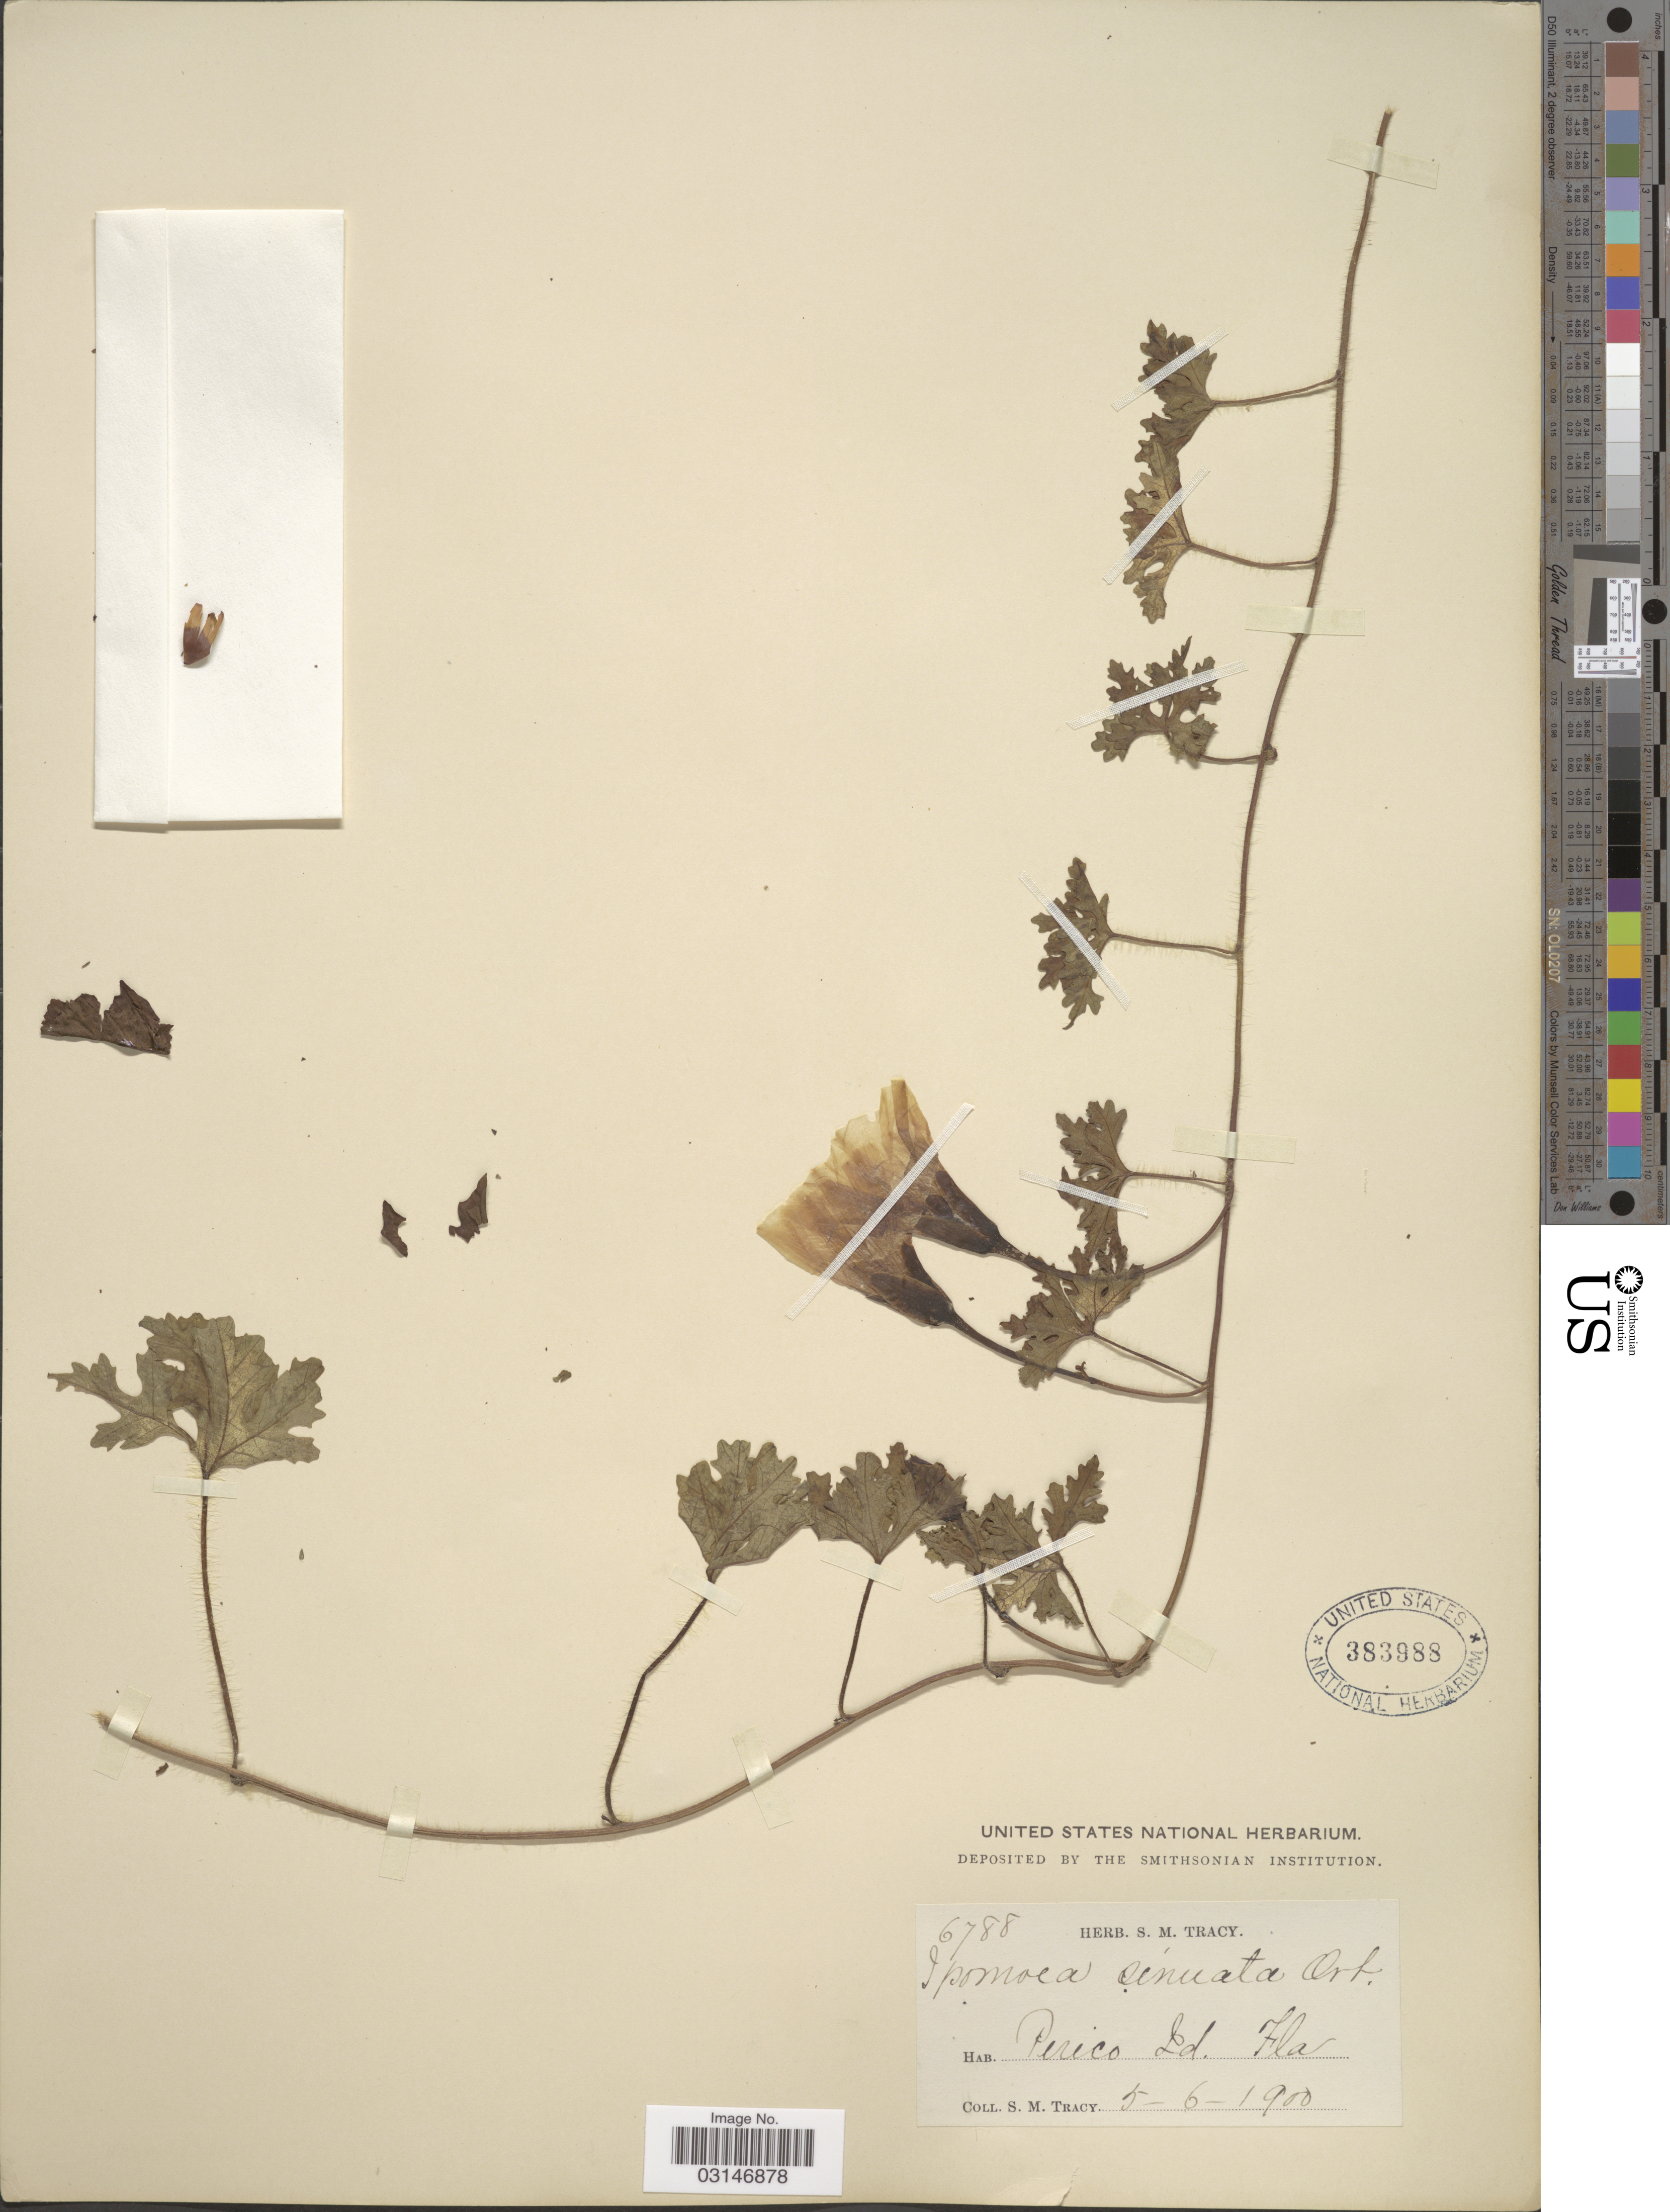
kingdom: Plantae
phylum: Tracheophyta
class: Magnoliopsida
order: Solanales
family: Convolvulaceae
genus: Distimake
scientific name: Distimake dissectus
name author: (Jacq.) A. R. Simões & Staples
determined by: Strong, Mark T., (BOT), Smithsonian Institution - National Museum of Natural History (UNITED STATES)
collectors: S. M. Tracy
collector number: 6788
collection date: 1900-05-06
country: United States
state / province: Florida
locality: Perico Id.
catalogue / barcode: US 383988